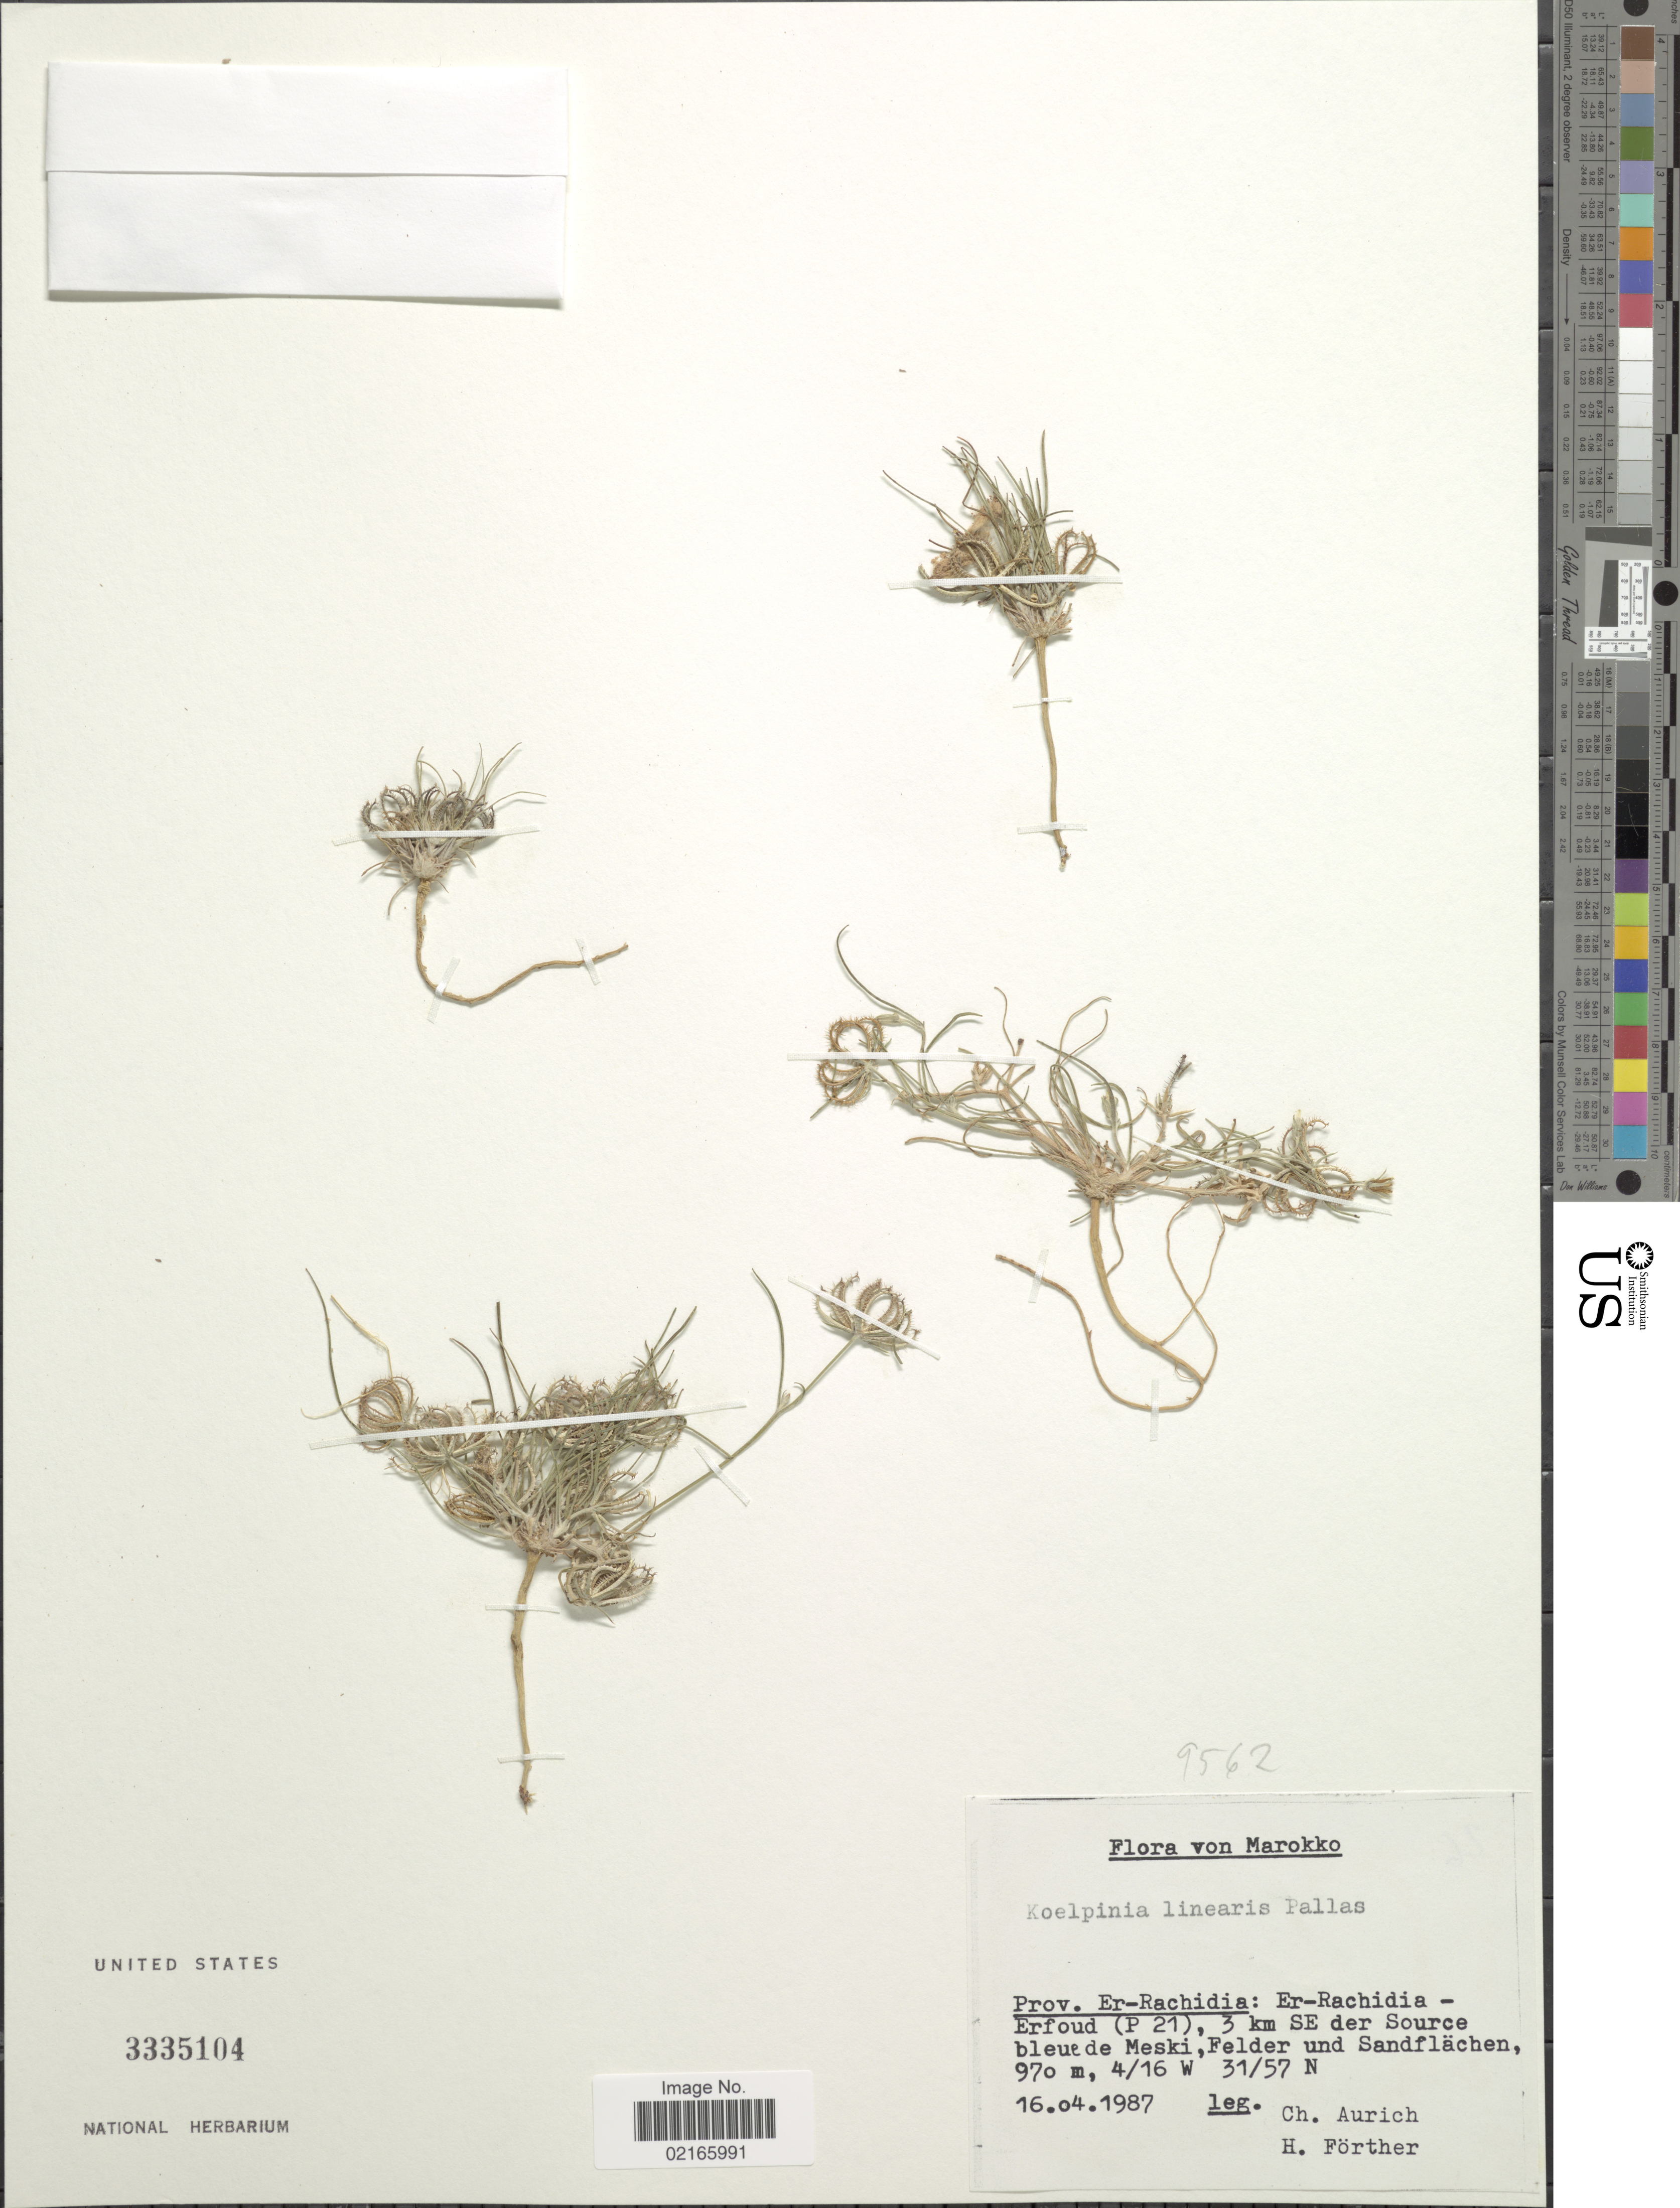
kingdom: Plantae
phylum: Tracheophyta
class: Magnoliopsida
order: Asterales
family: Asteraceae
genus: Koelpinia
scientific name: Koelpinia linearis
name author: Pall.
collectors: C. Aurich & H. Förther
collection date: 1987-04-16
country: Morocco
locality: Prov. Er-Rachidia: Er-Rachidia- Erfoud (P21), 3 km SE der Source bleue de Meski, Felder und Sandfächen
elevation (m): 970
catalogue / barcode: US 3335104